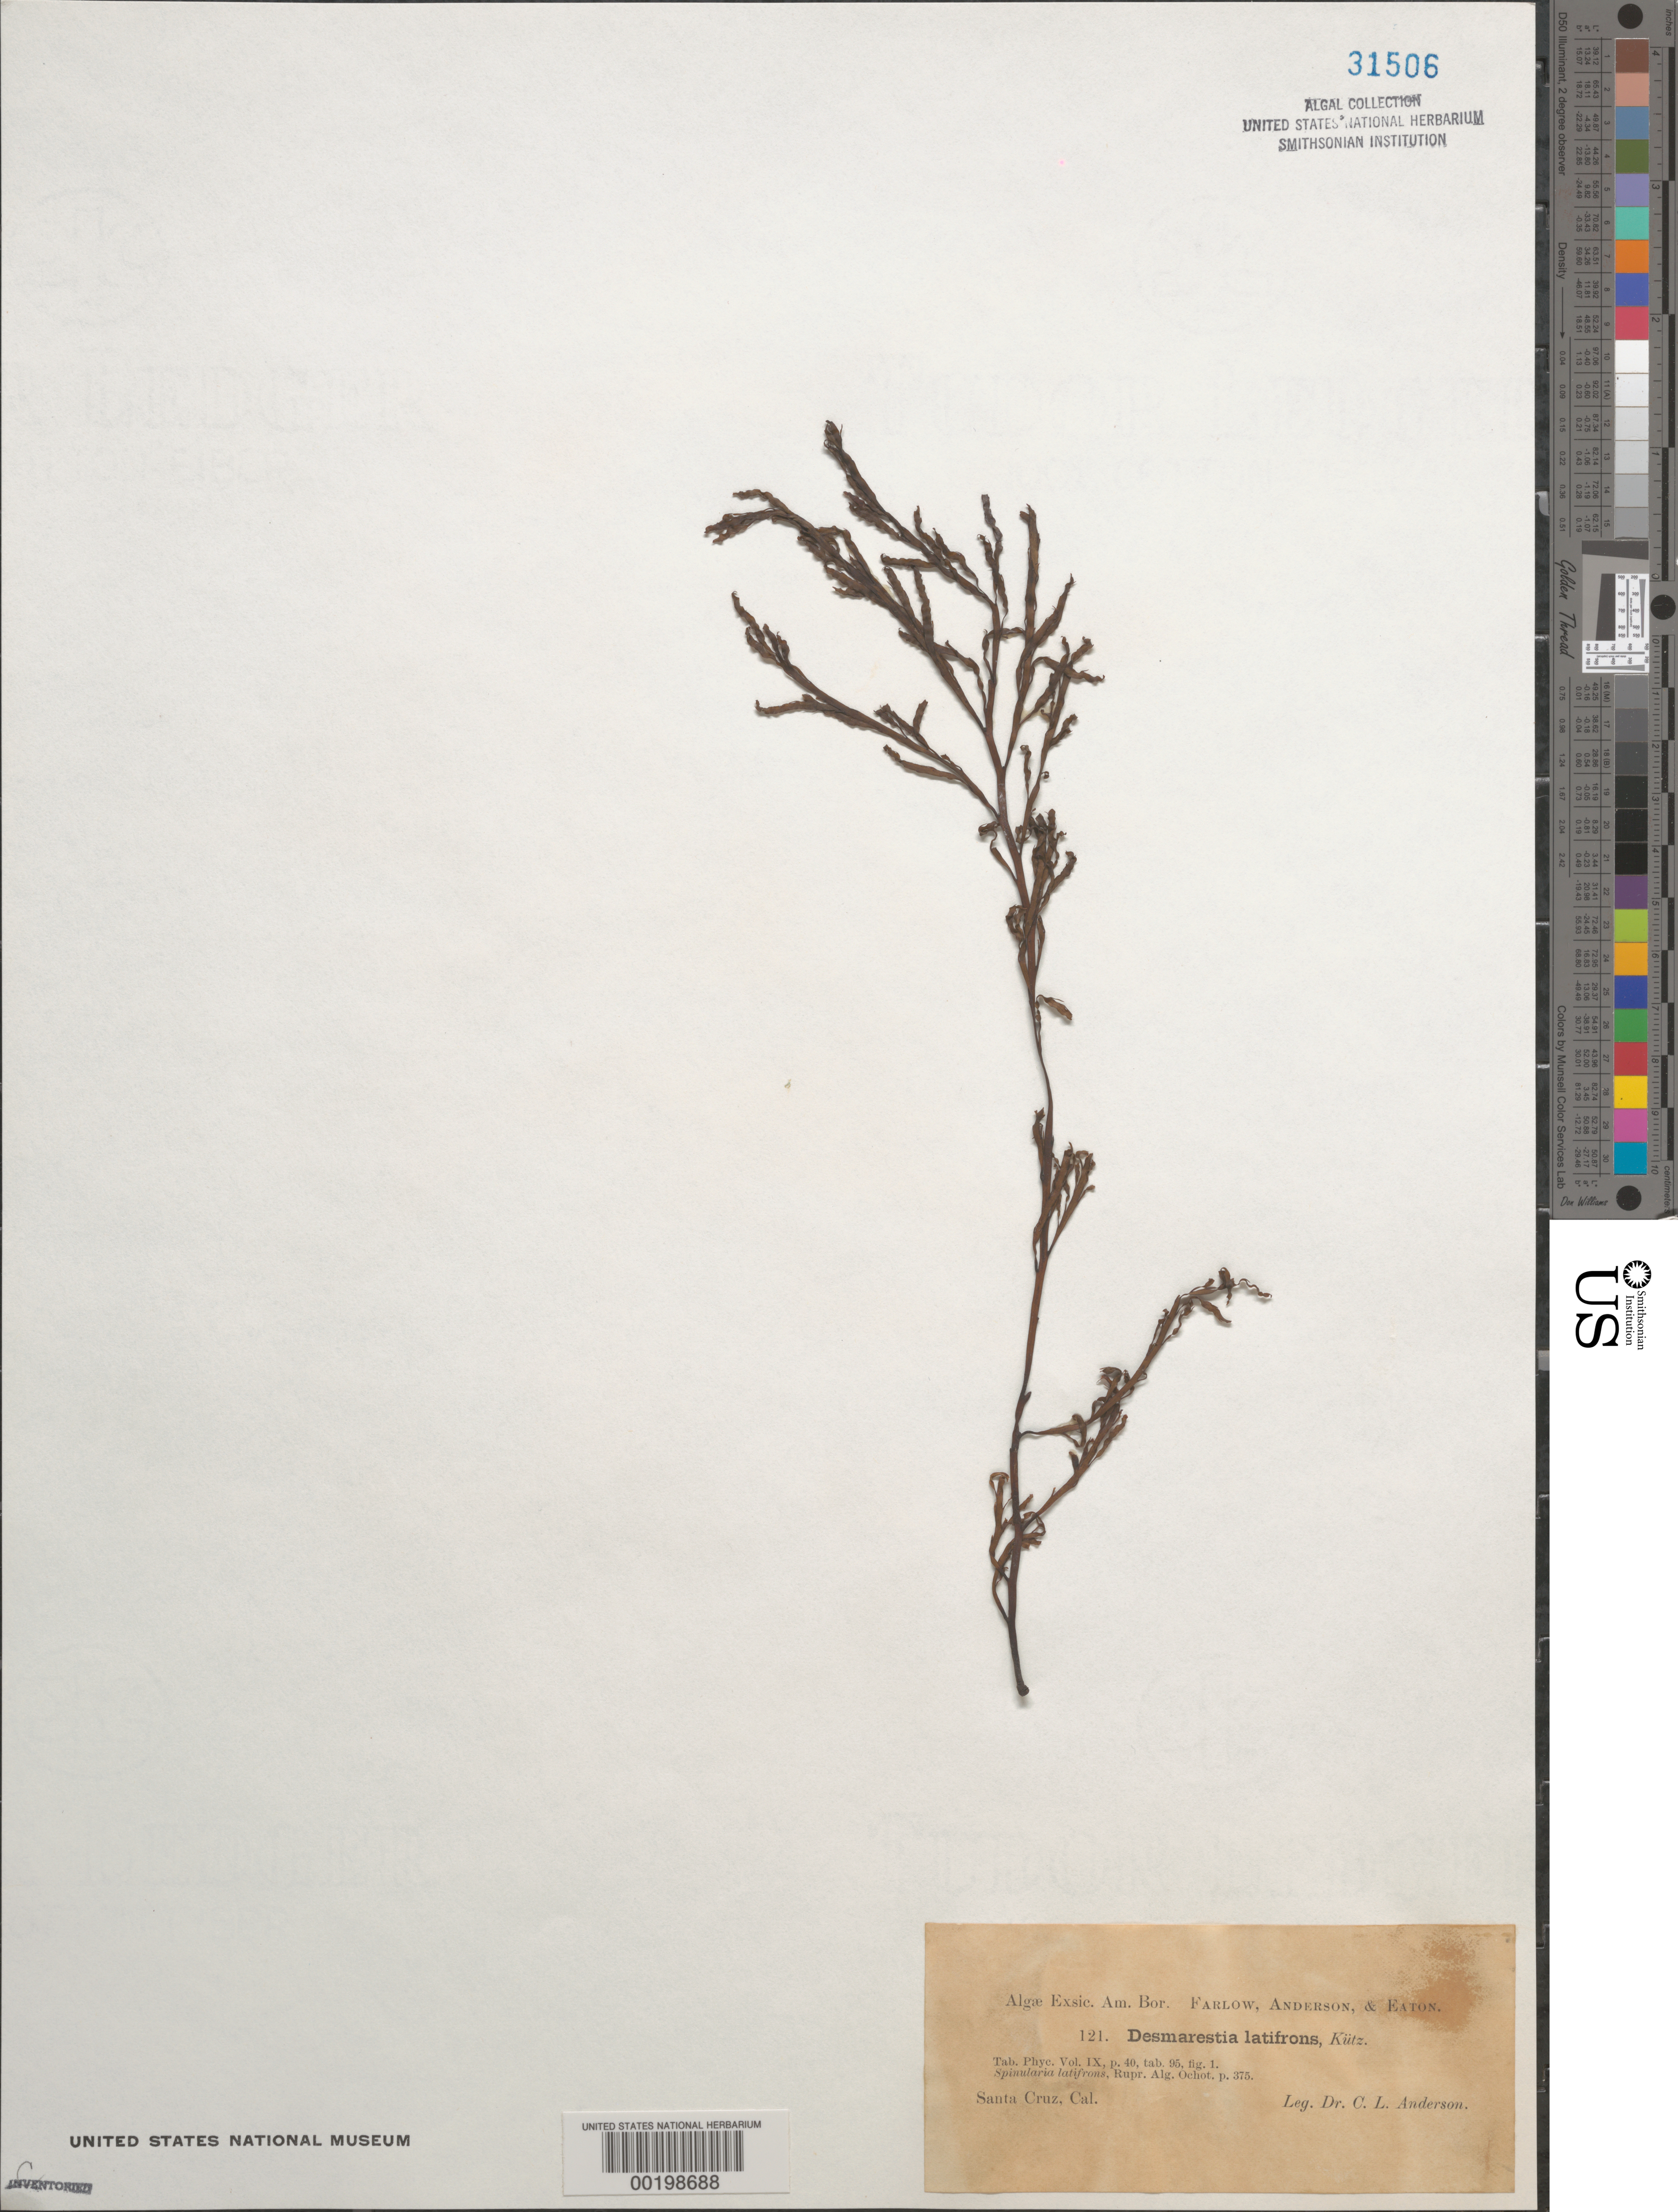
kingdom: Chromista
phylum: Ochrophyta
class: Phaeophyceae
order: Desmarestiales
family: Desmarestiaceae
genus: Desmarestia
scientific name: Desmarestia latifrons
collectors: C. L. Anderson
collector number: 121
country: United States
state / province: California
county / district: Santa Cruz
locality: Santa Cruz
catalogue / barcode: US 31506